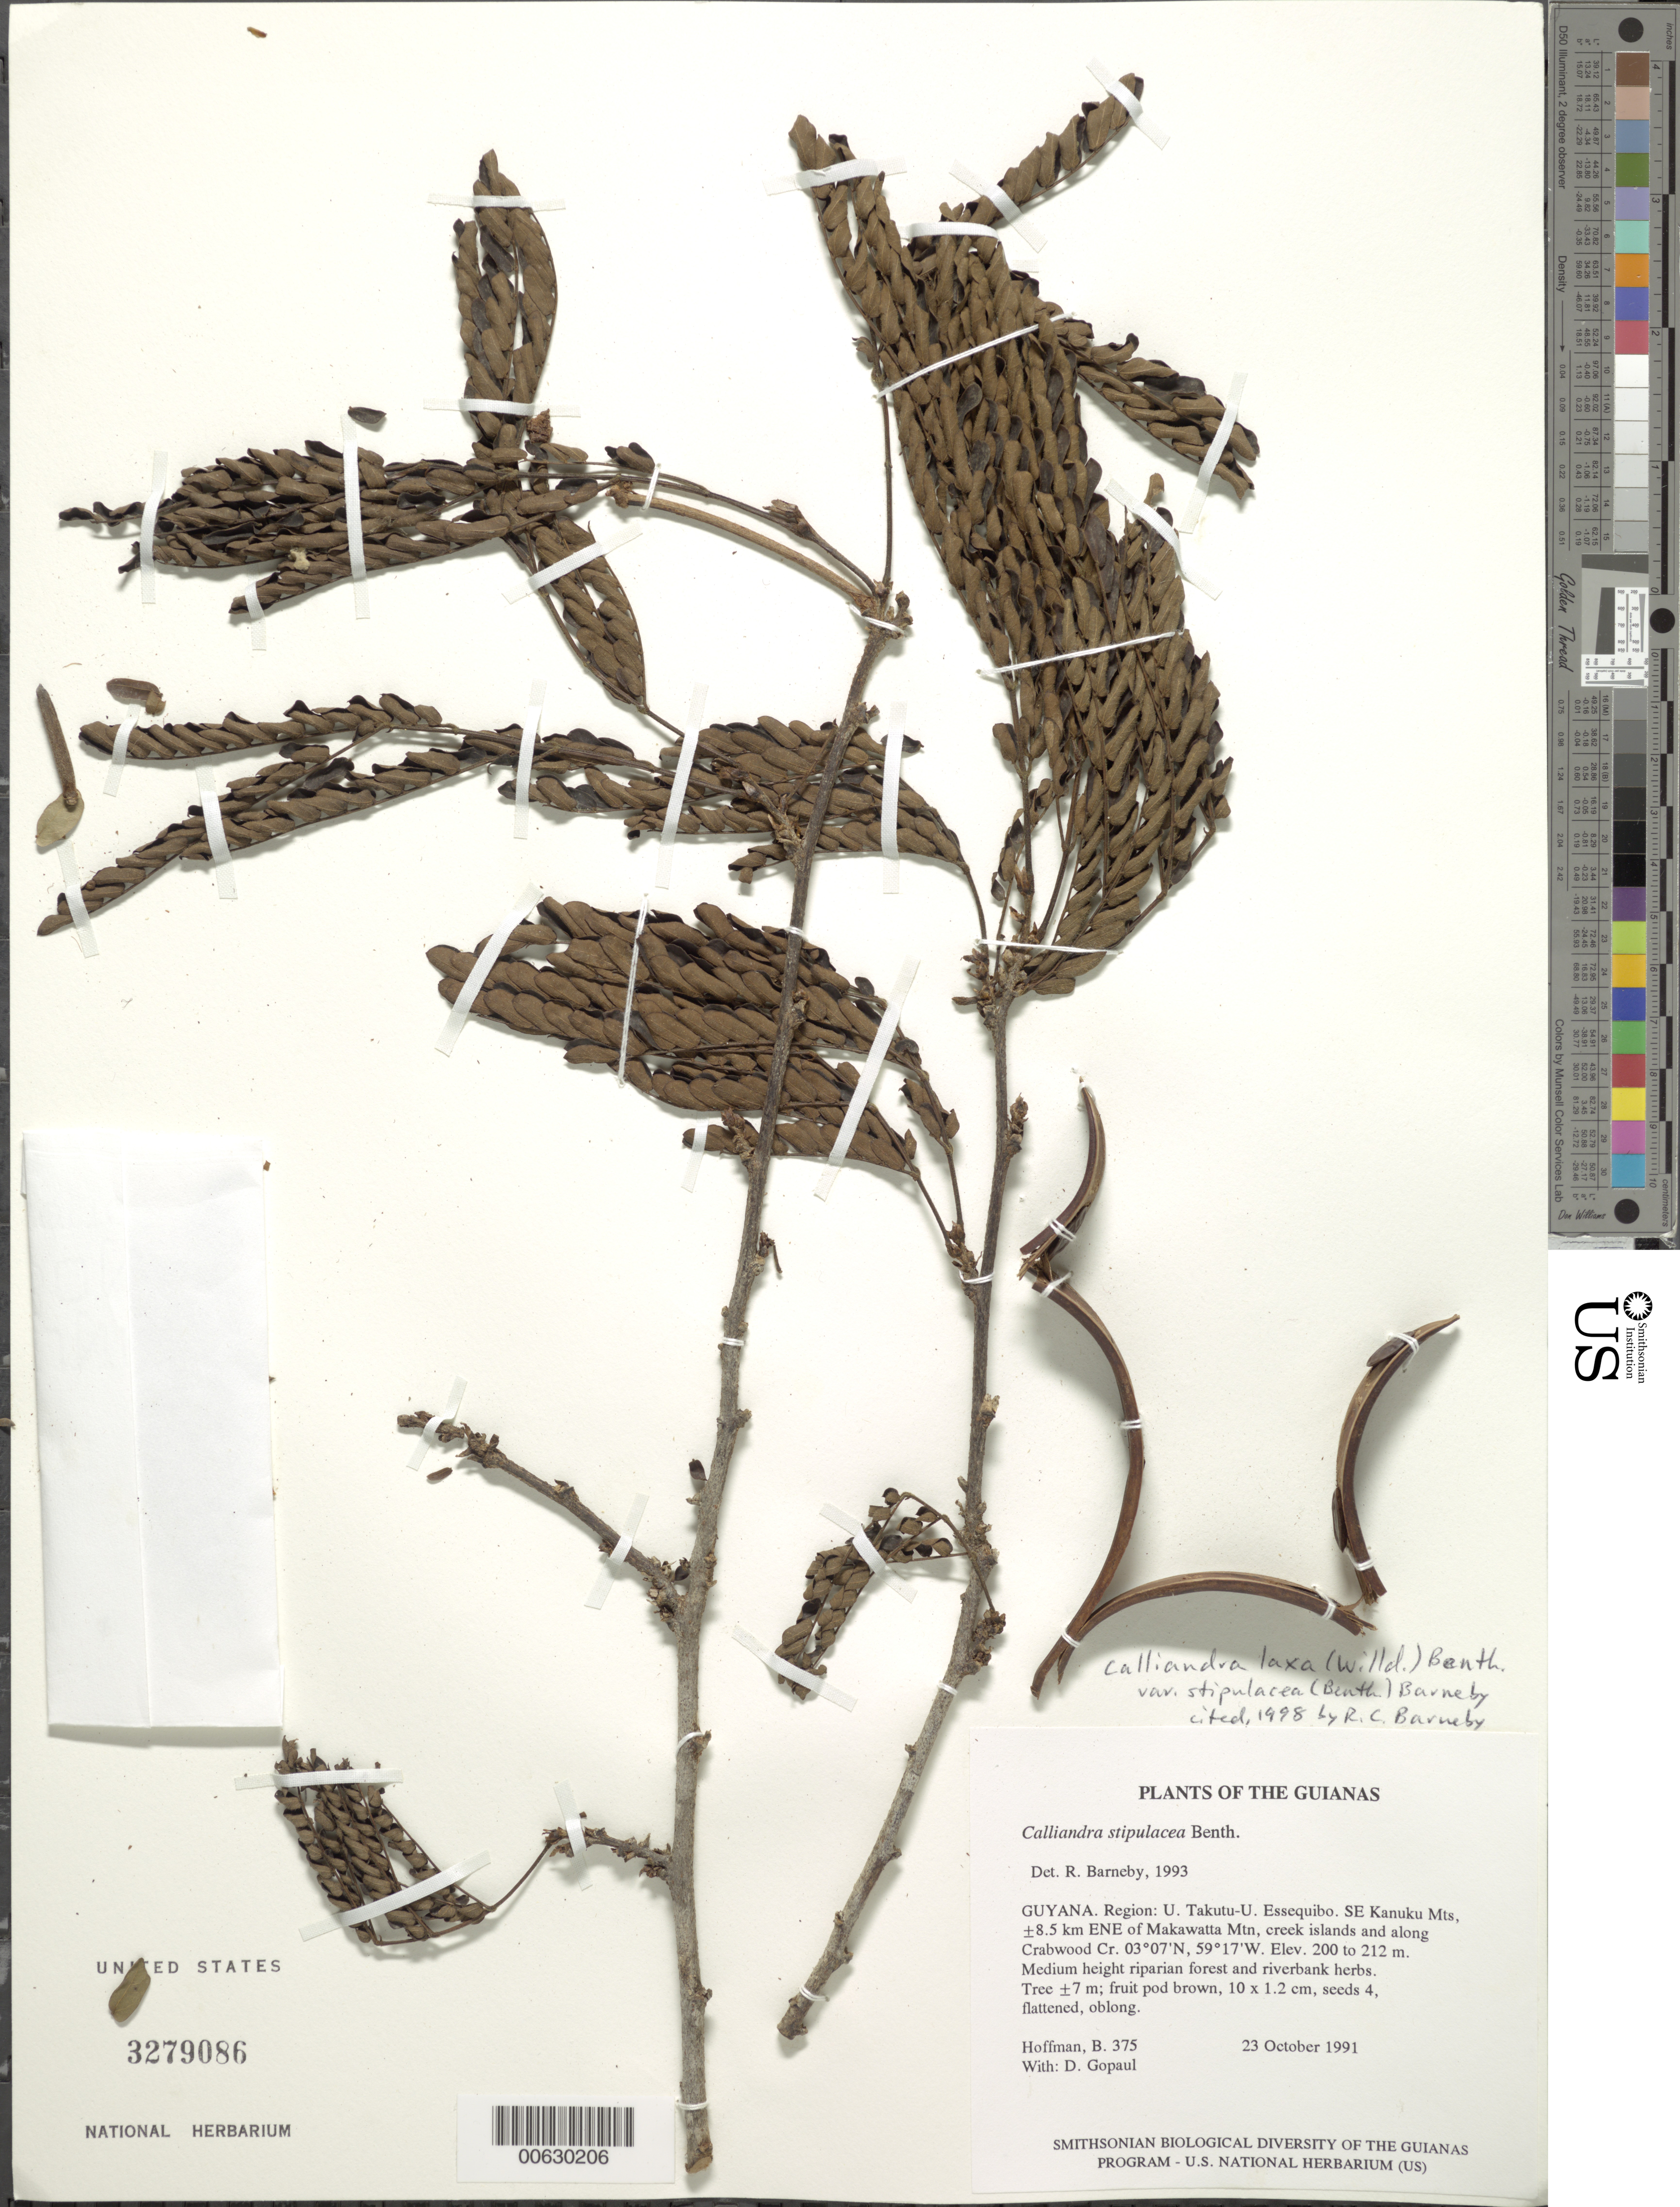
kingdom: Plantae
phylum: Tracheophyta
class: Magnoliopsida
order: Fabales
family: Fabaceae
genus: Calliandra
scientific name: Calliandra laxa var. stipulacea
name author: (Benth.) Barneby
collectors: B. Hoffman & D. Gopaul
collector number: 375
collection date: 1991-10-23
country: Guyana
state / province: U. Takutu-U. Essequibo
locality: Region: U. Takutu- U. Essequibo. SE Kak=nuku Mts, ±8.5 km ENE of Makawatta Mtn., creek islands and along Crabwood Cr.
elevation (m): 200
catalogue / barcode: US 3279086